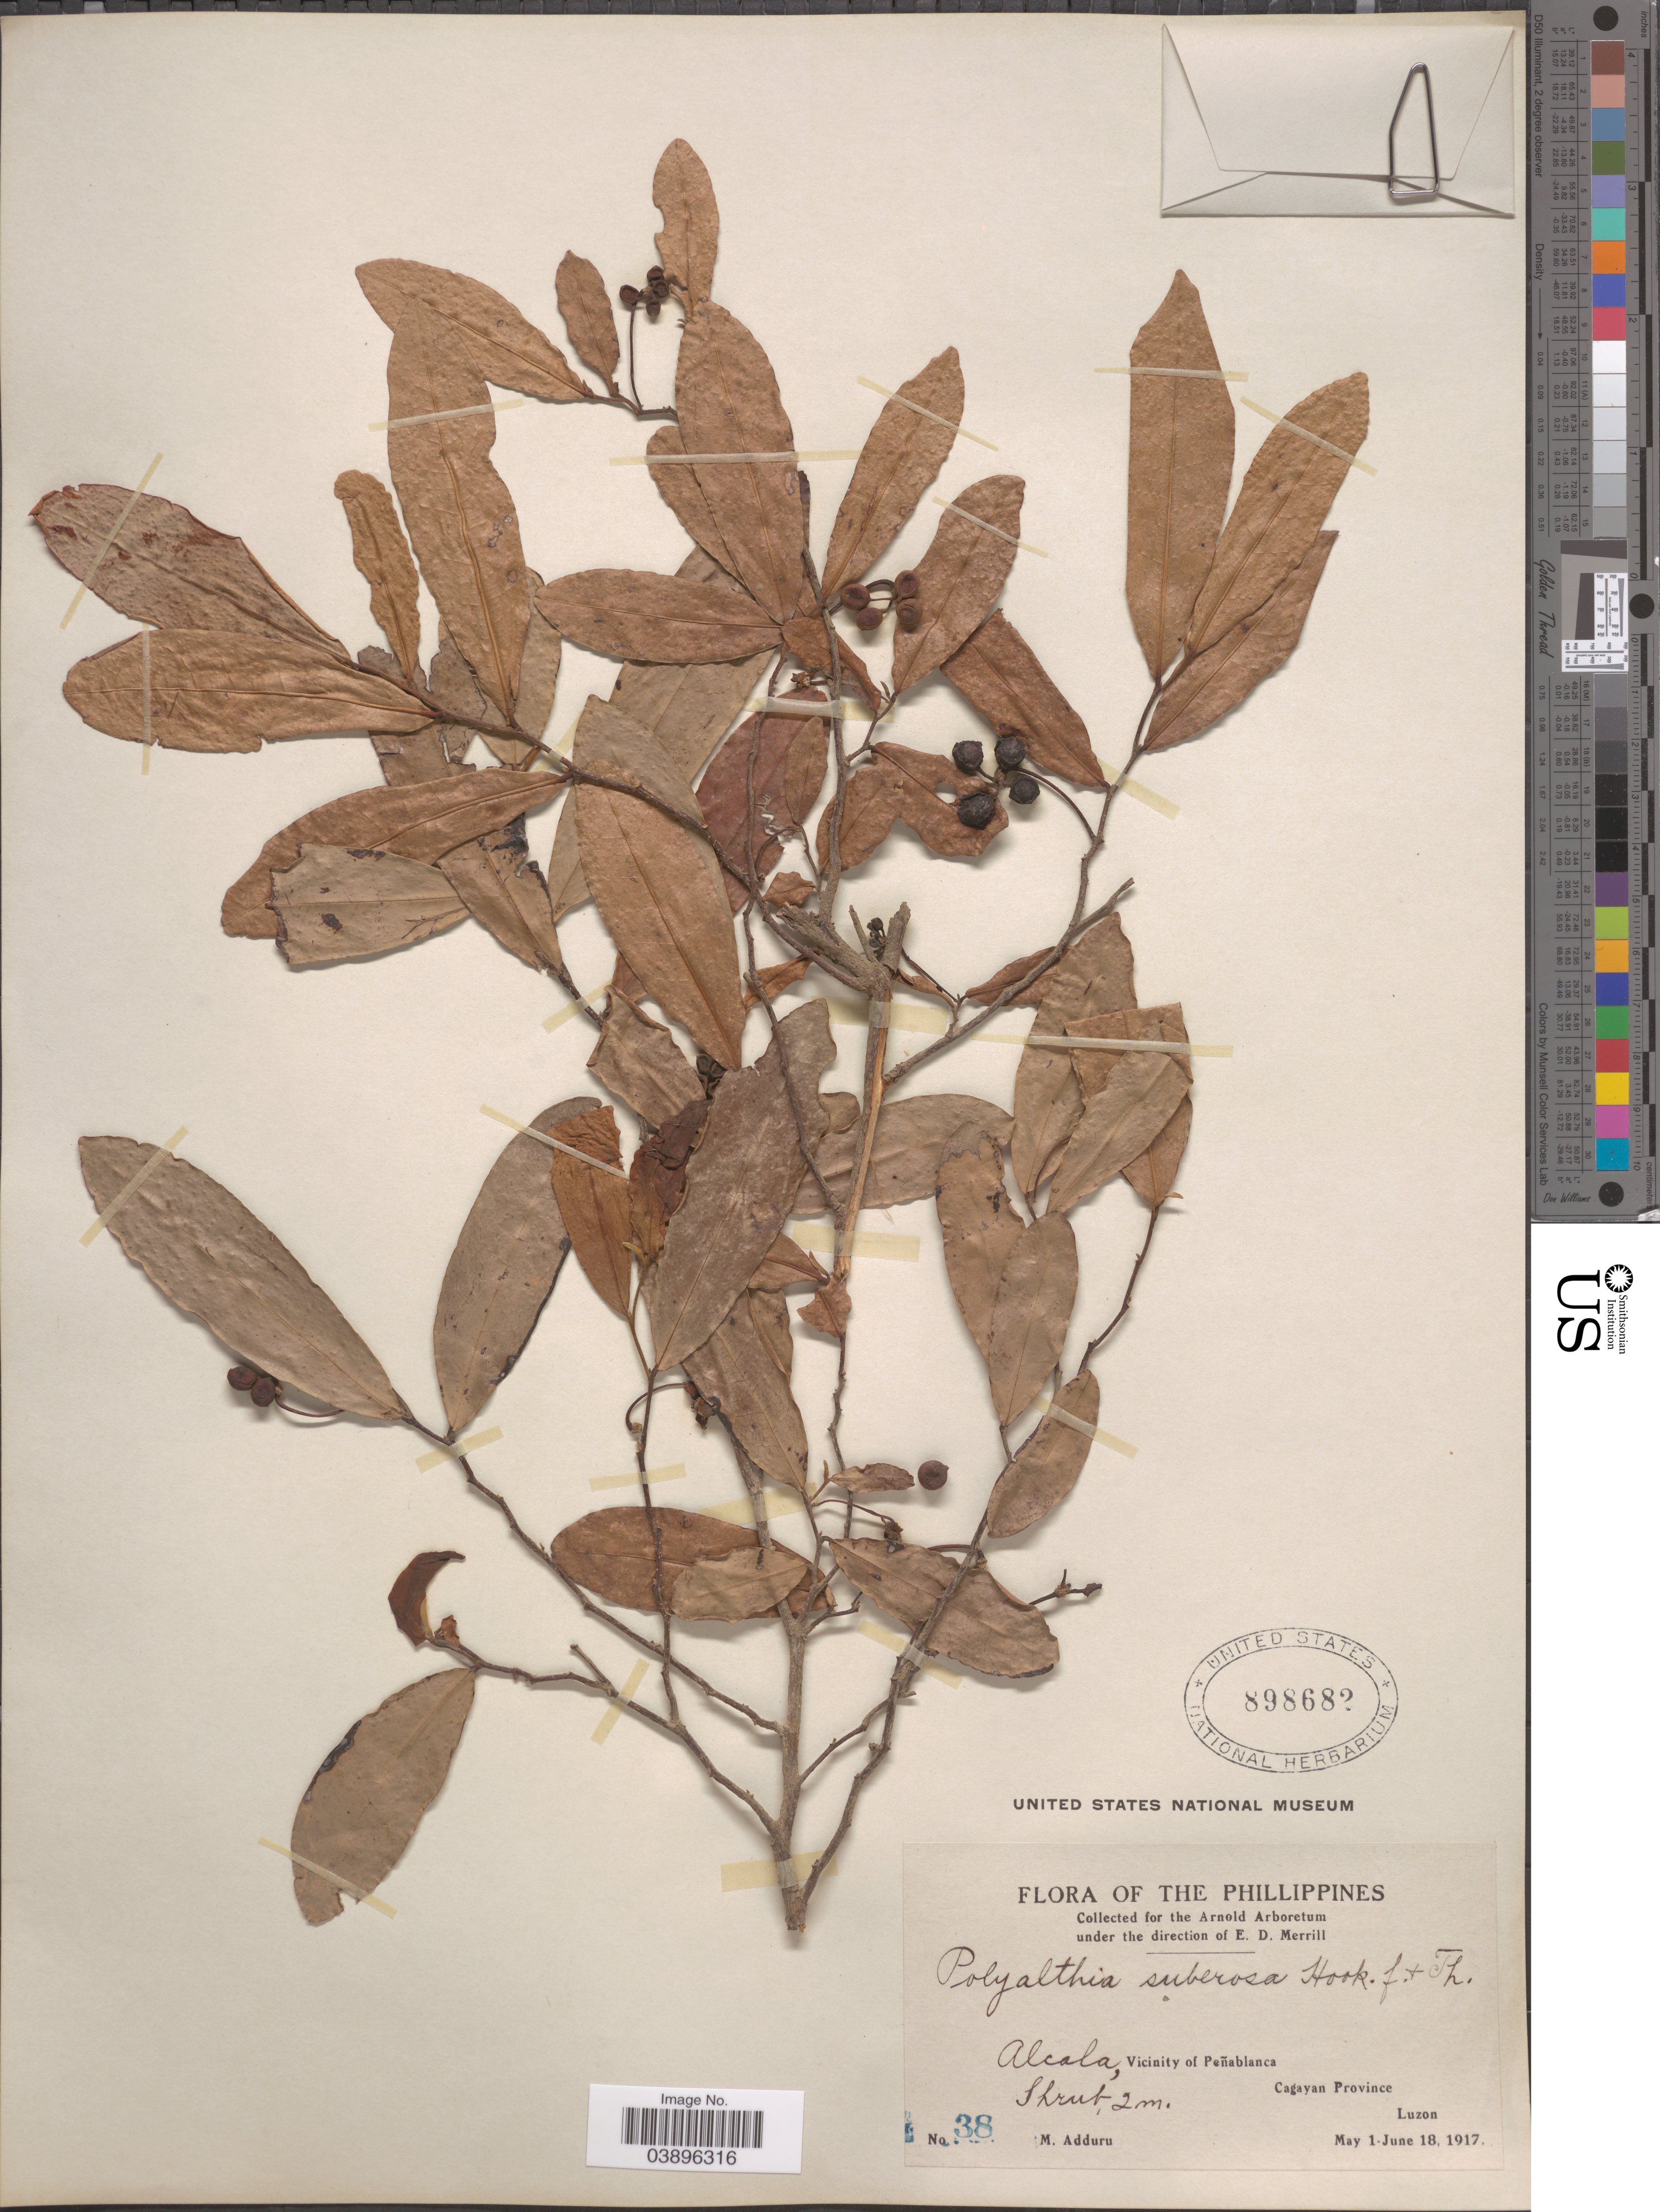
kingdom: Plantae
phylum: Tracheophyta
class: Magnoliopsida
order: Magnoliales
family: Annonaceae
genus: Polyalthia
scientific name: Polyalthia suberosa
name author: (Roxb.) Thwaites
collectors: M. Adduru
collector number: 38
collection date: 1917-05-01/1917-06-18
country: Philippines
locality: Alcala, Vicinity of Peñablanca, Cagayan Province, Luzon.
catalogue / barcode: US 898682